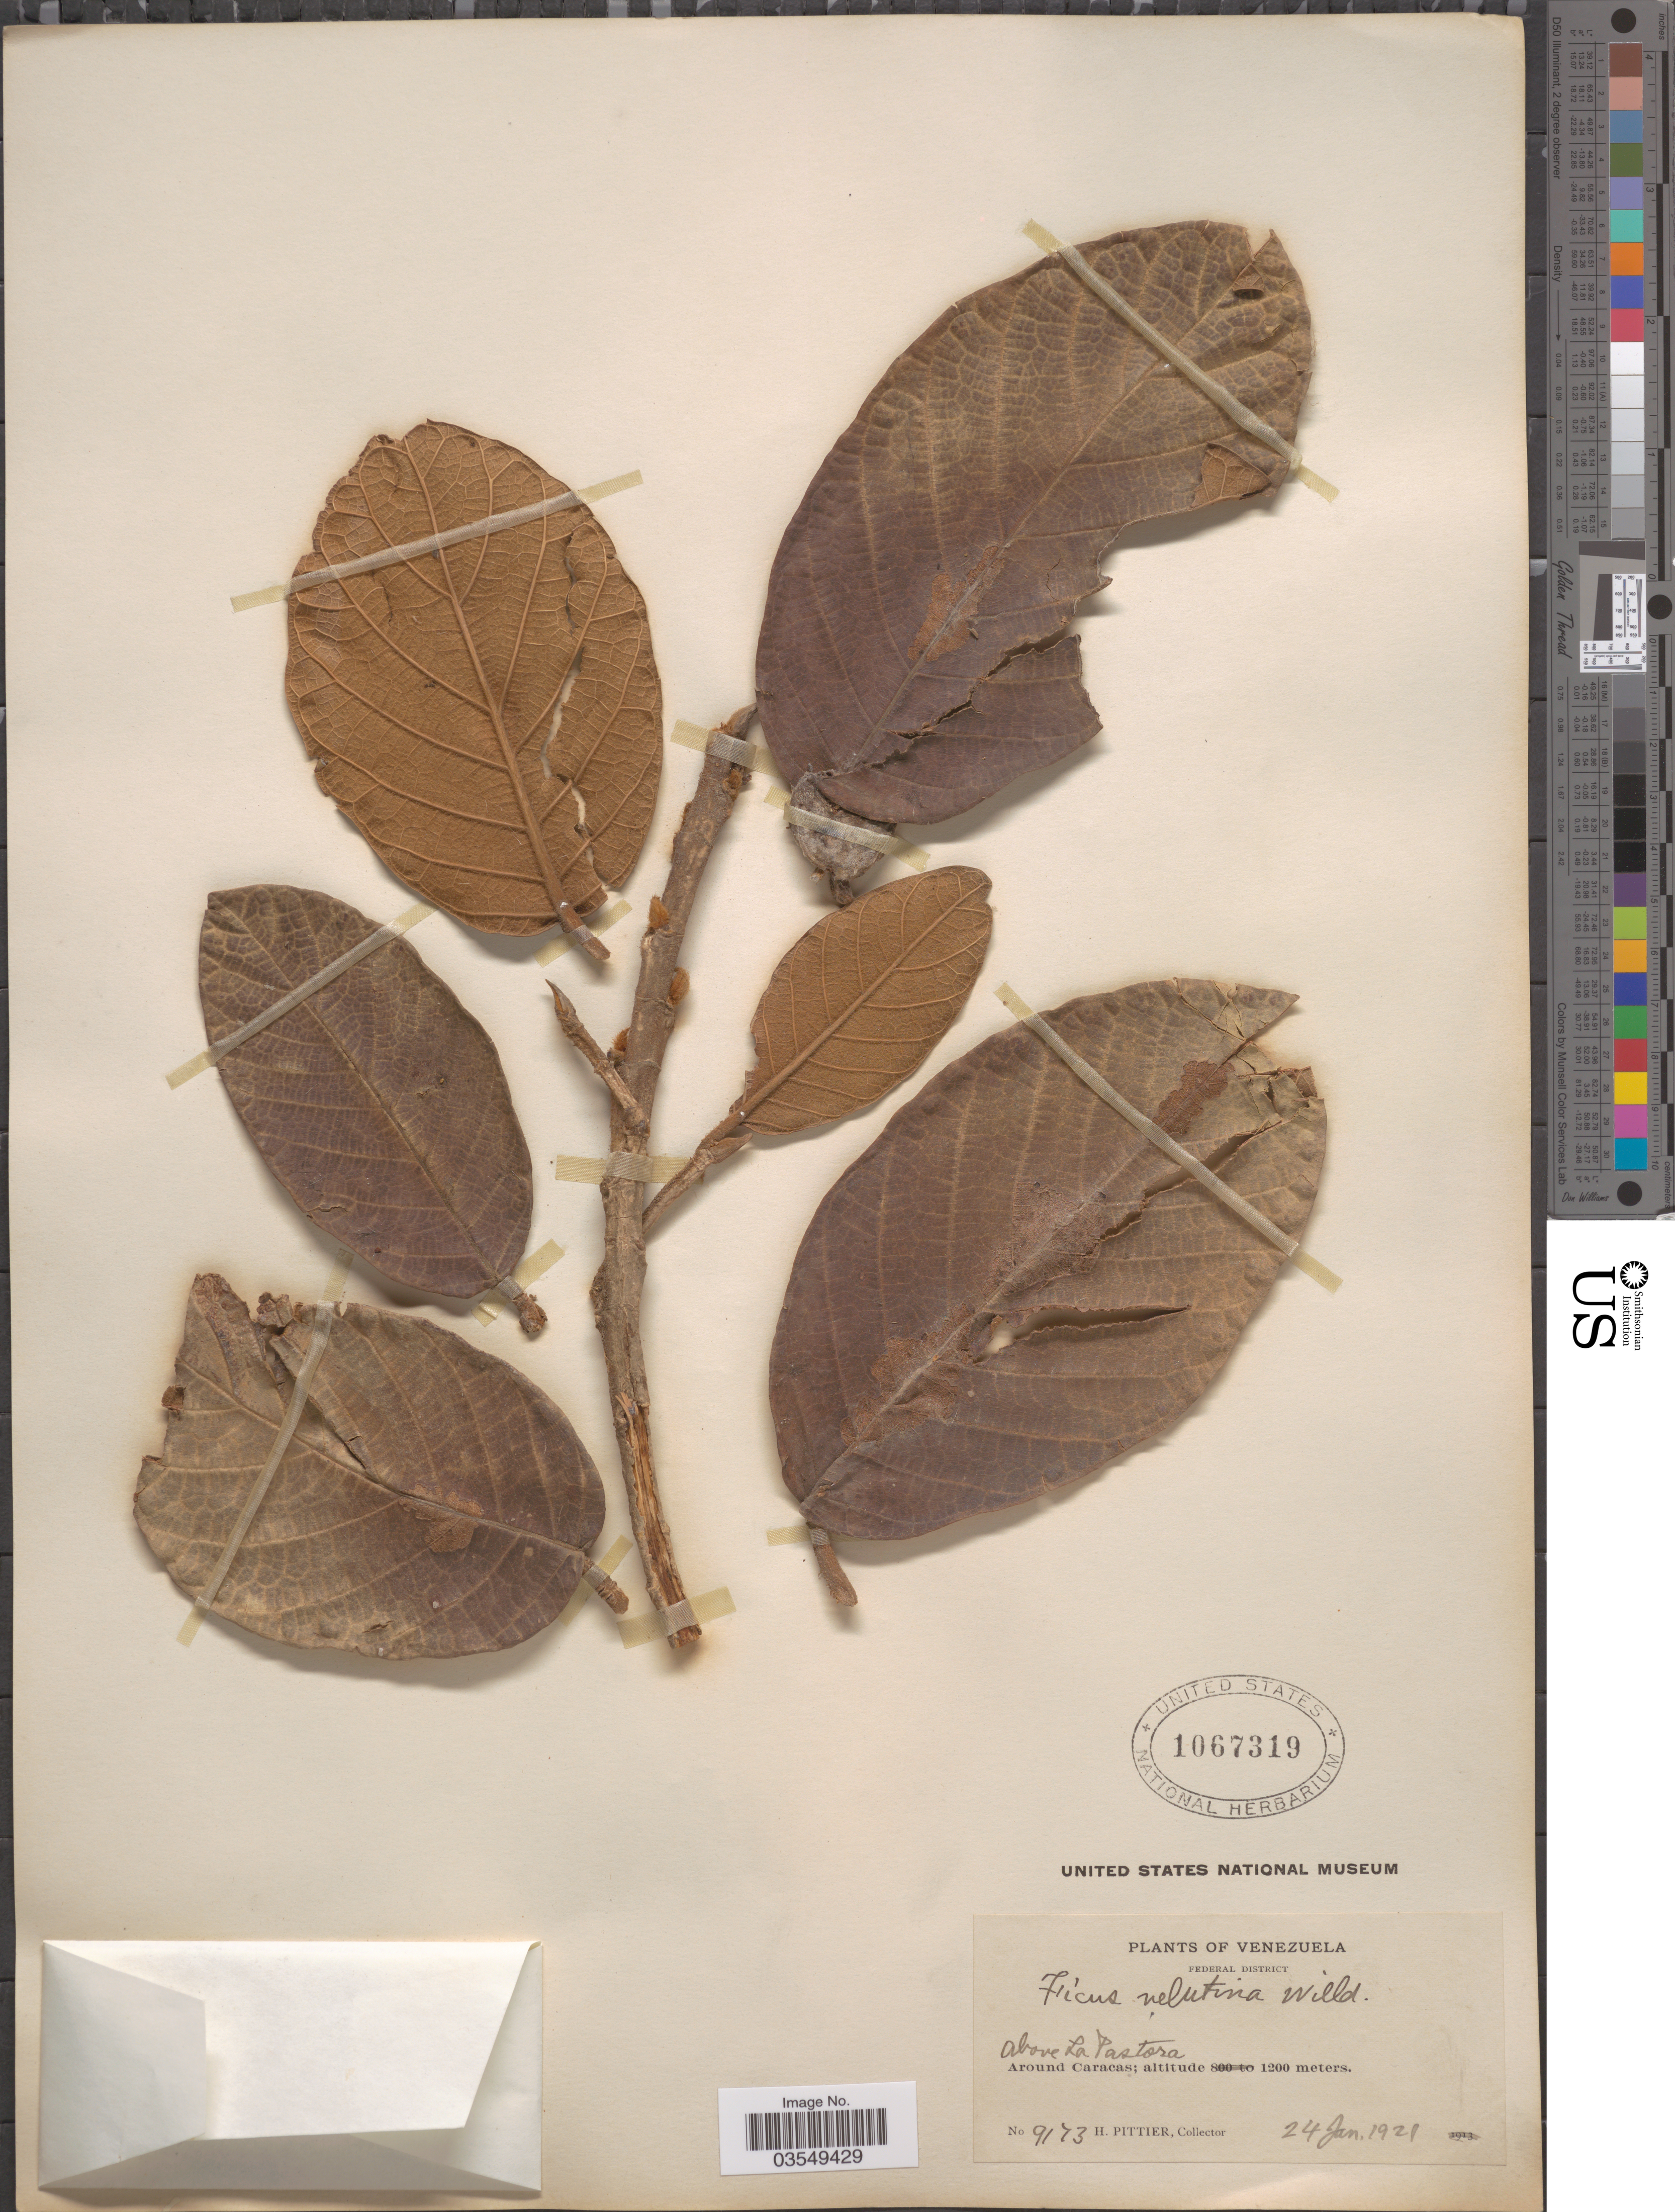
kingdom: Plantae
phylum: Tracheophyta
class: Magnoliopsida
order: Rosales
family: Moraceae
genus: Ficus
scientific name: Ficus velutina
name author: Humb. & Bonpl. ex Willd.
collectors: H. F. Pittier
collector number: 9173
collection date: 1921-01-24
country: Venezuela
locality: Federal District. Above la Pastora. Around Caracas.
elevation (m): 1200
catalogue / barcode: US 1067319